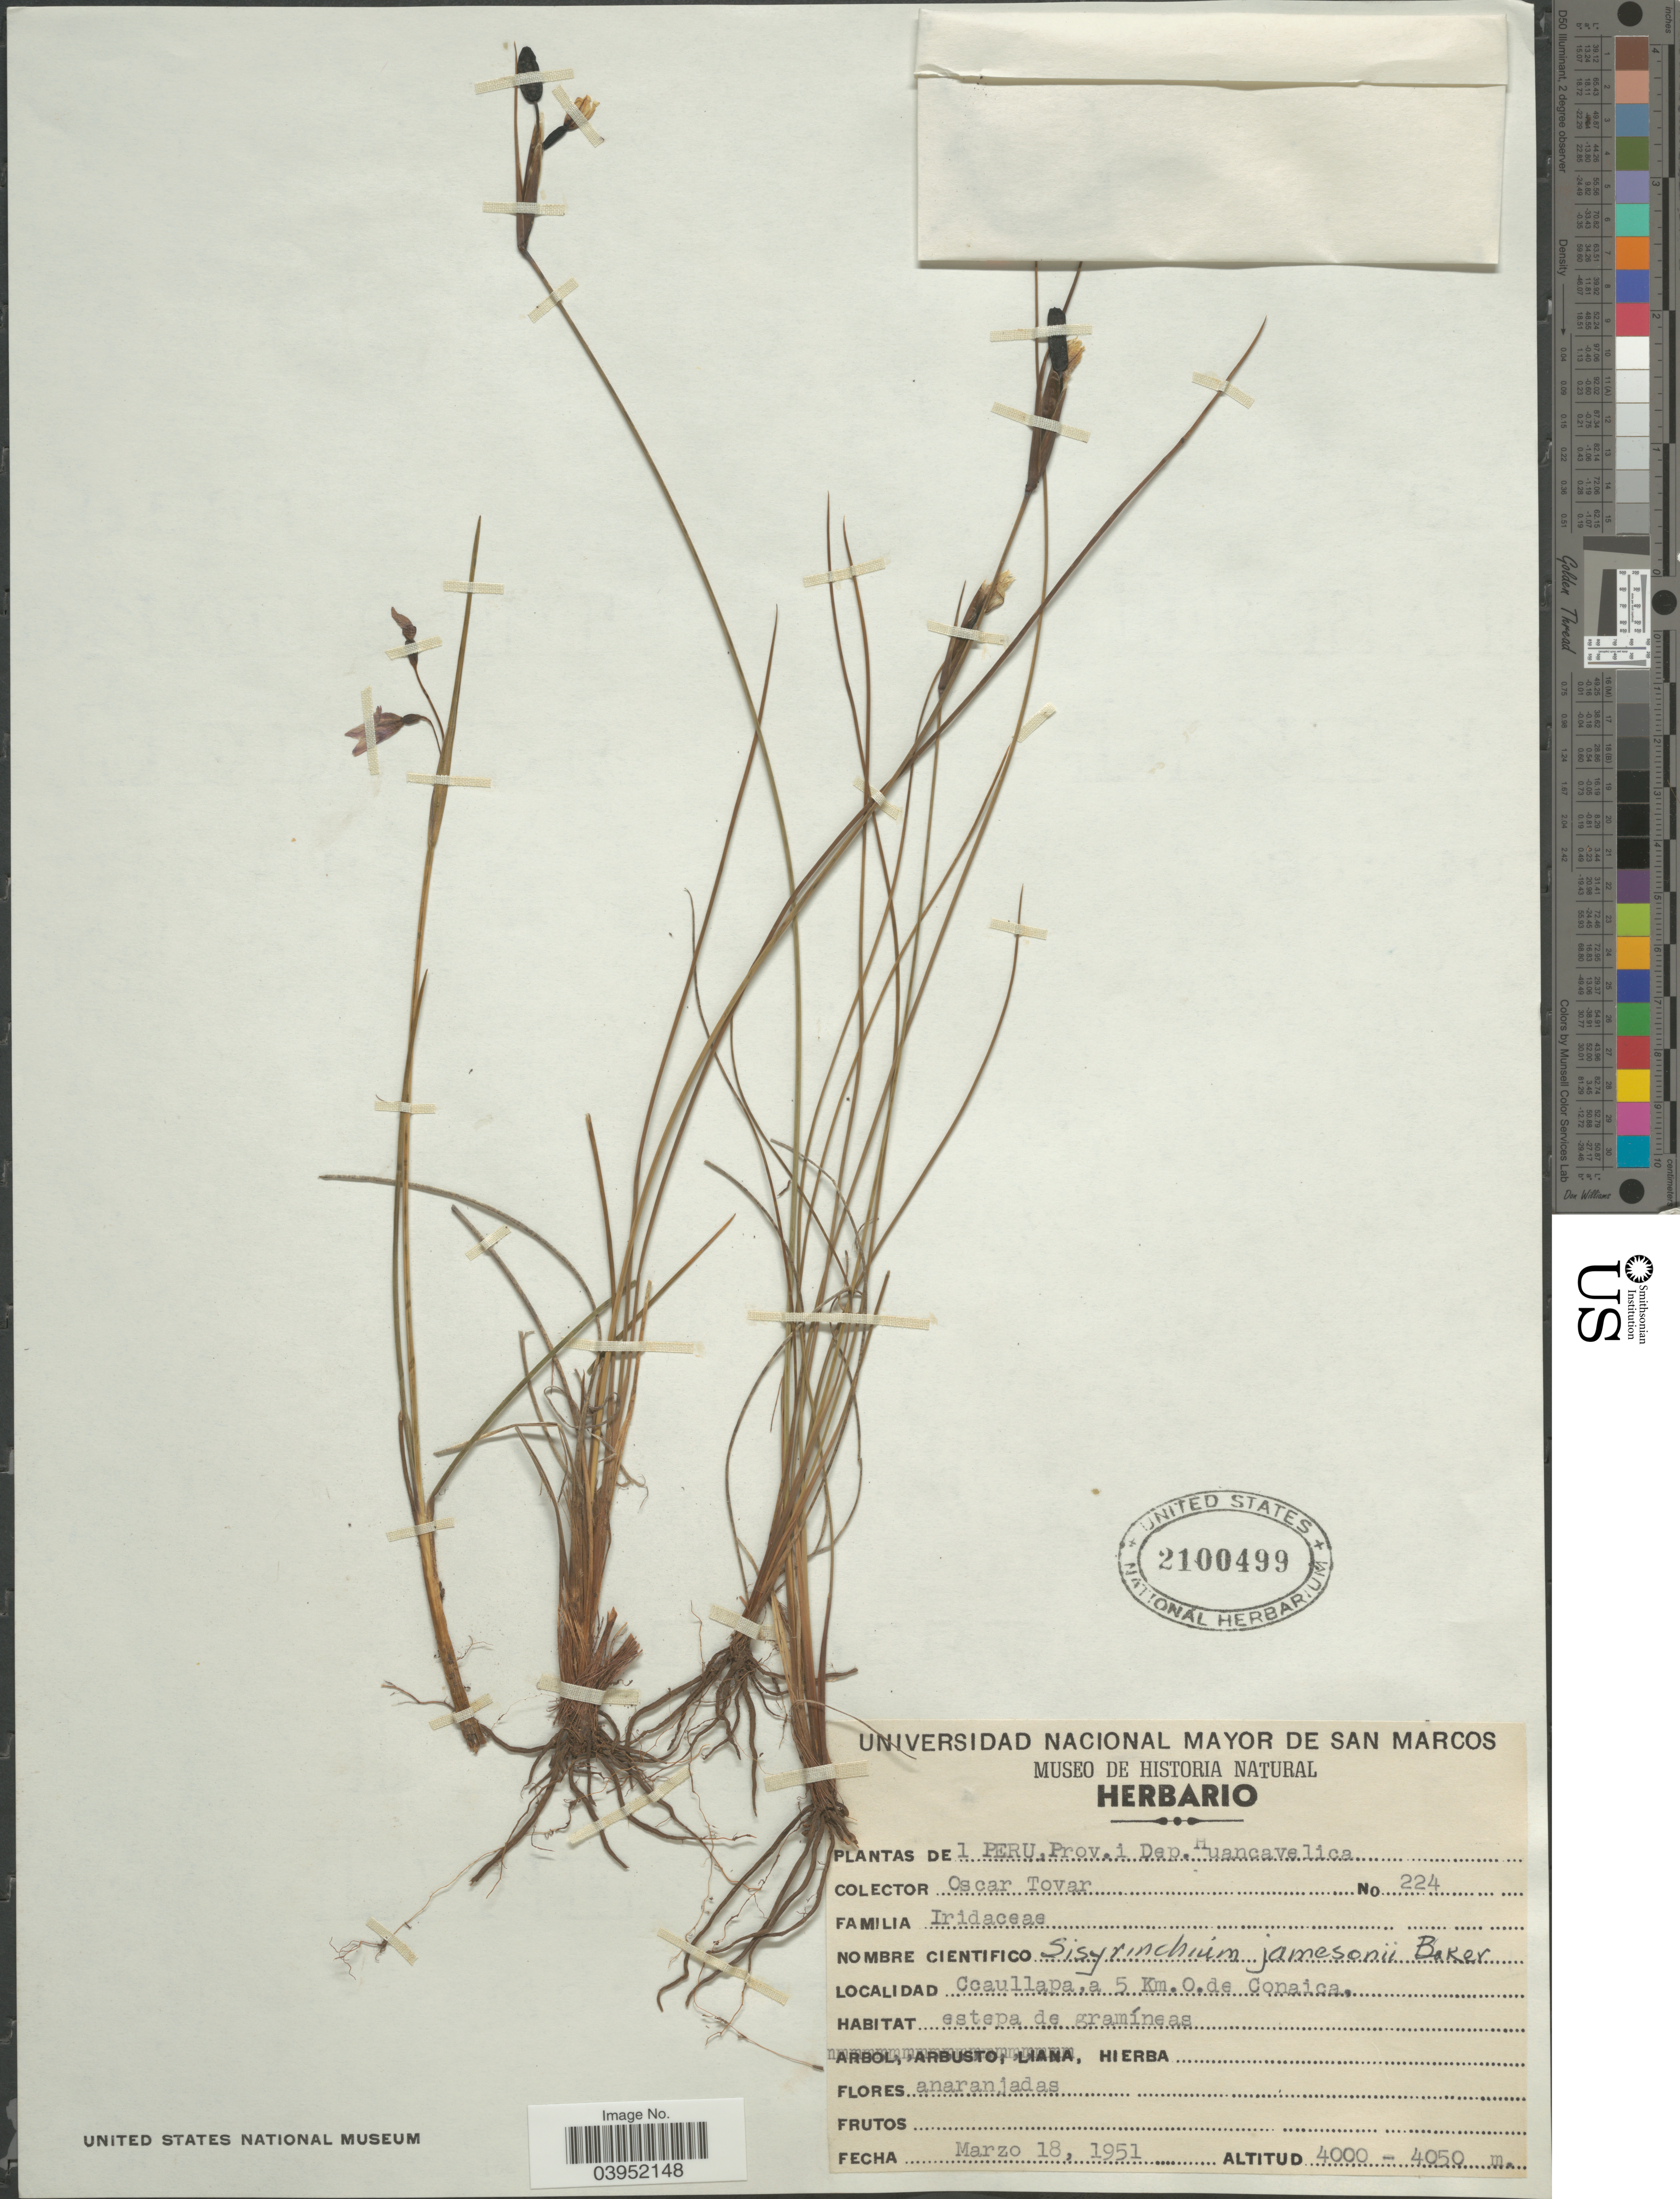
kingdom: Plantae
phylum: Tracheophyta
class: Liliopsida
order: Asparagales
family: Iridaceae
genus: Sisyrinchium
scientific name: Sisyrinchium jamesonii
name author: Baker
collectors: Ó. Tovar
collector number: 224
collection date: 1951-03-18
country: Peru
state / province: Huancavelica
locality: Prov. i Dep. Huancavelica. Ccaullapa, a 5 Km. O.de Conaica.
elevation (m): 4000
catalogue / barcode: US 2100499